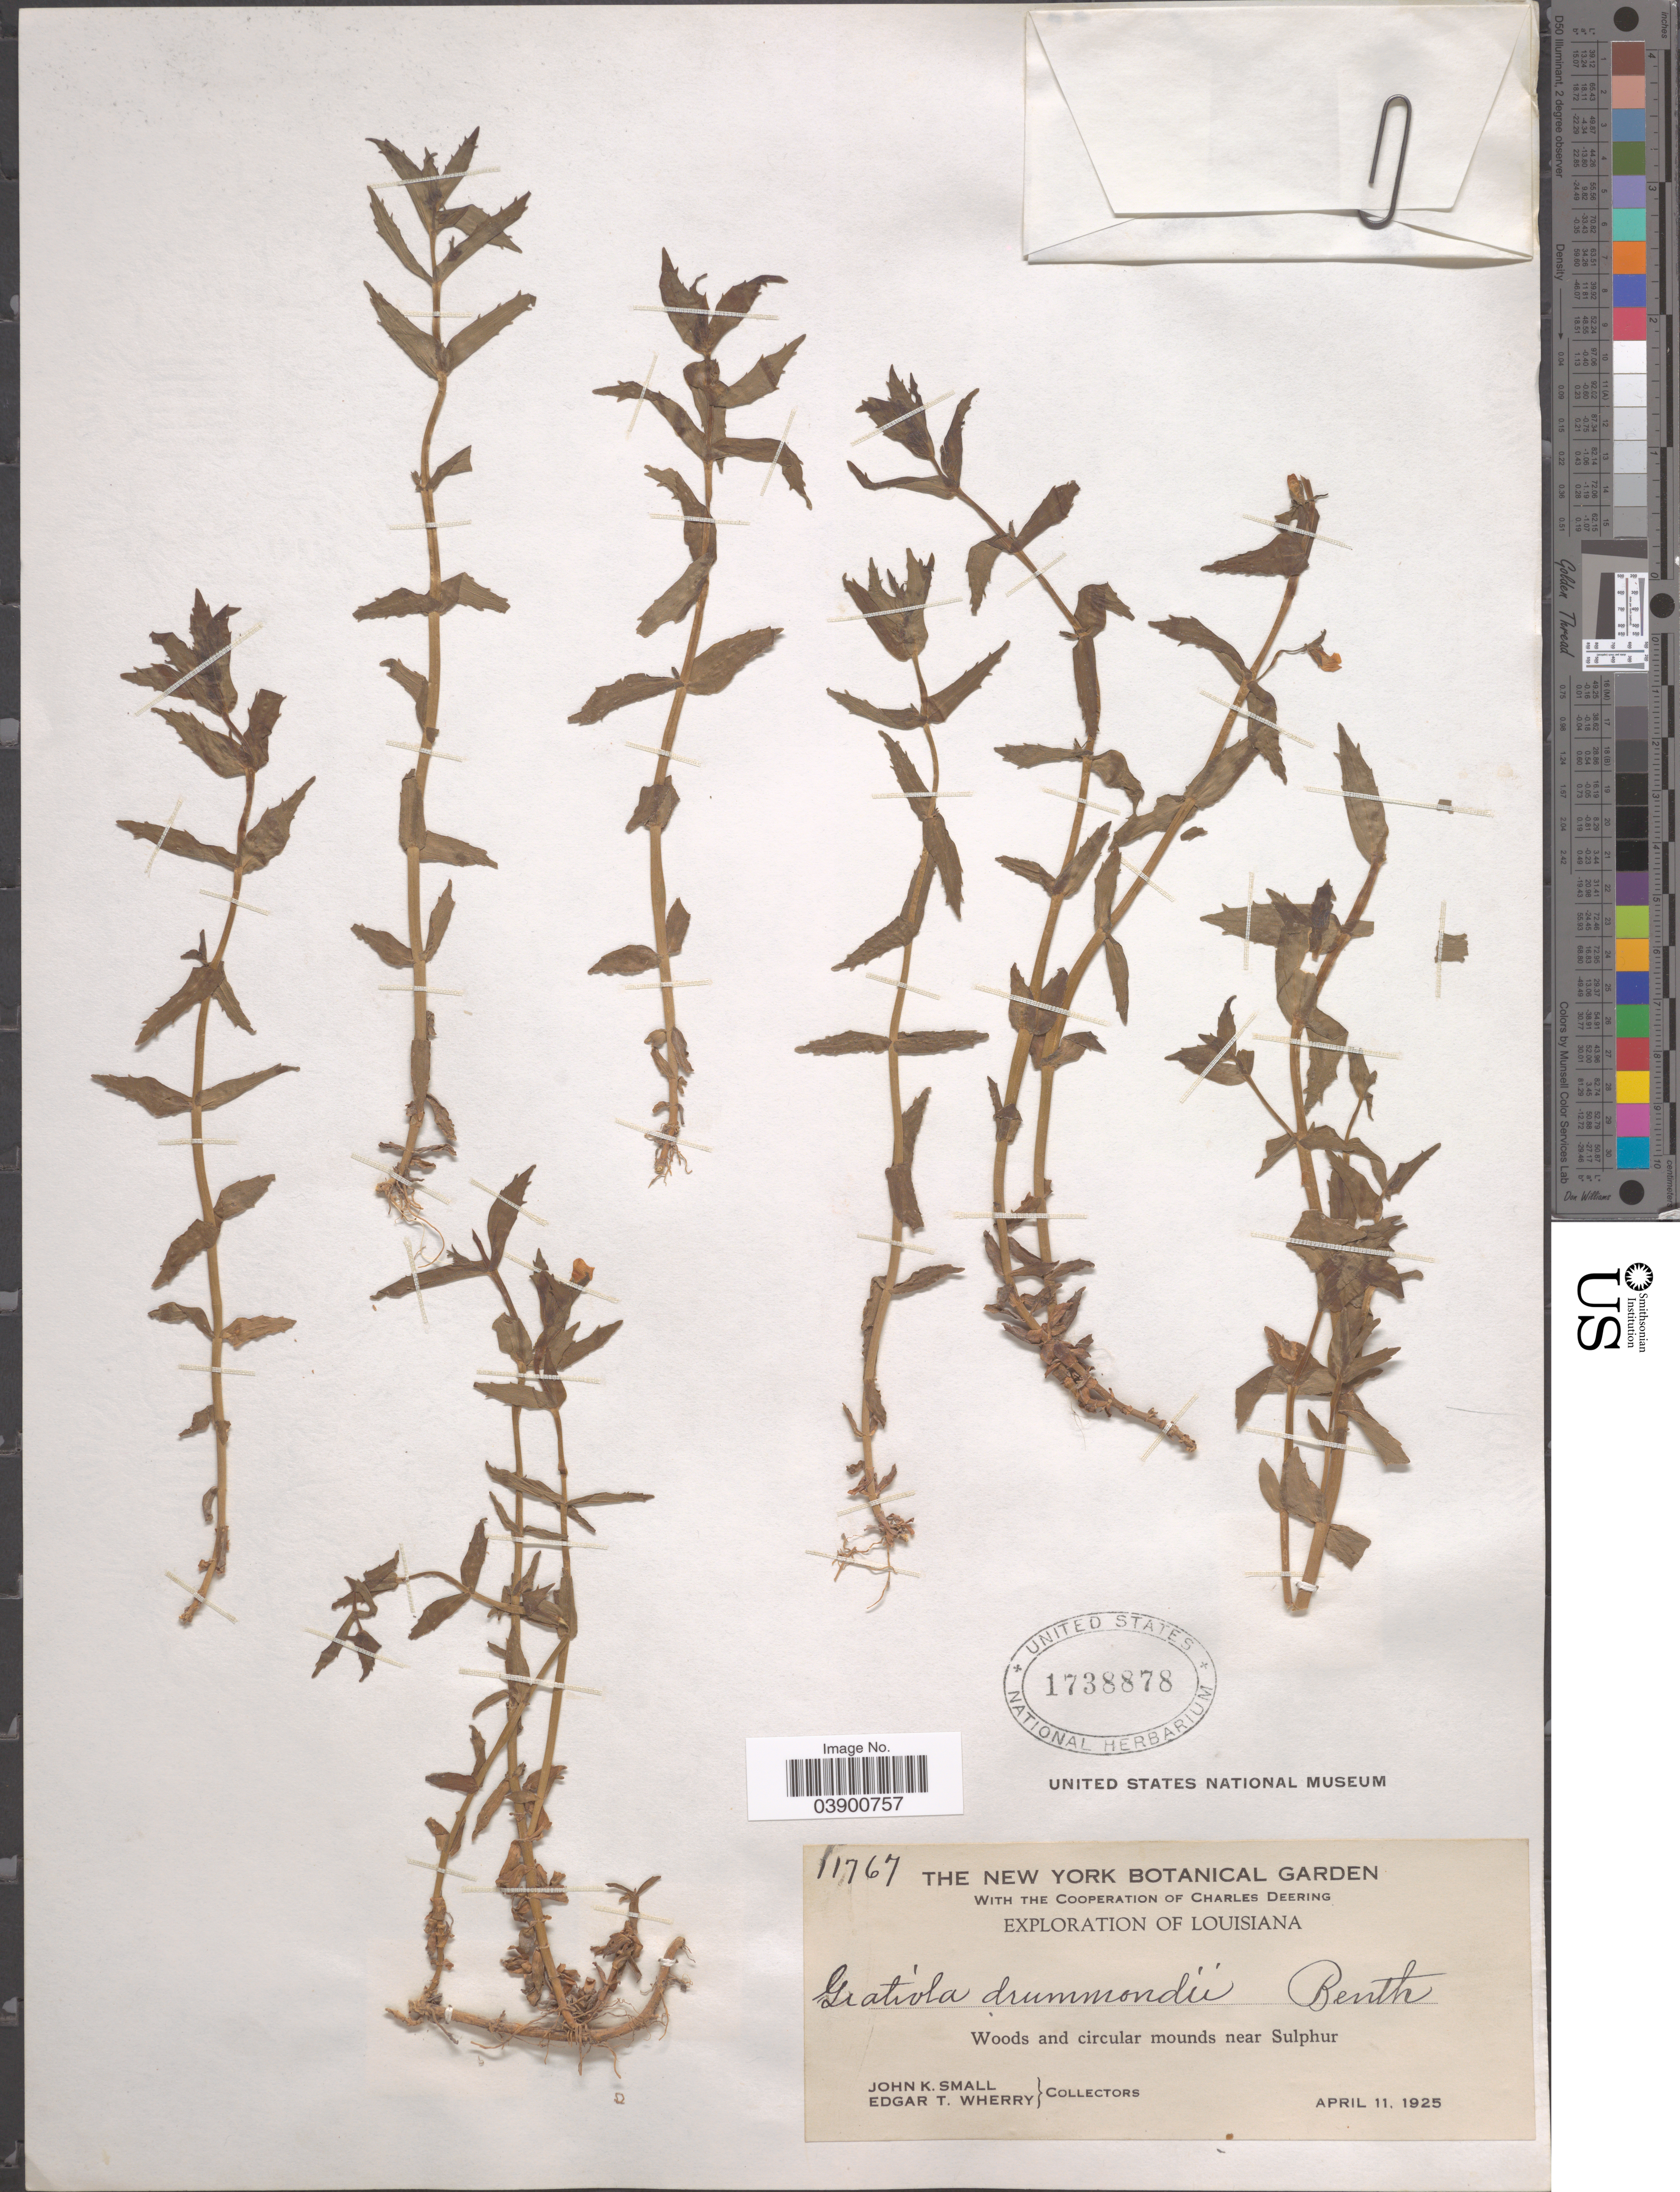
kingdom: Plantae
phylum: Tracheophyta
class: Magnoliopsida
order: Lamiales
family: Plantaginaceae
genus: Gratiola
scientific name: Gratiola drummondii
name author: Benth.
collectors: J. K. Small & E. T. Wherry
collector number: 11767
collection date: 1925-04-11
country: United States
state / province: Louisiana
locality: Near Sulphur.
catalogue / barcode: US 1738878